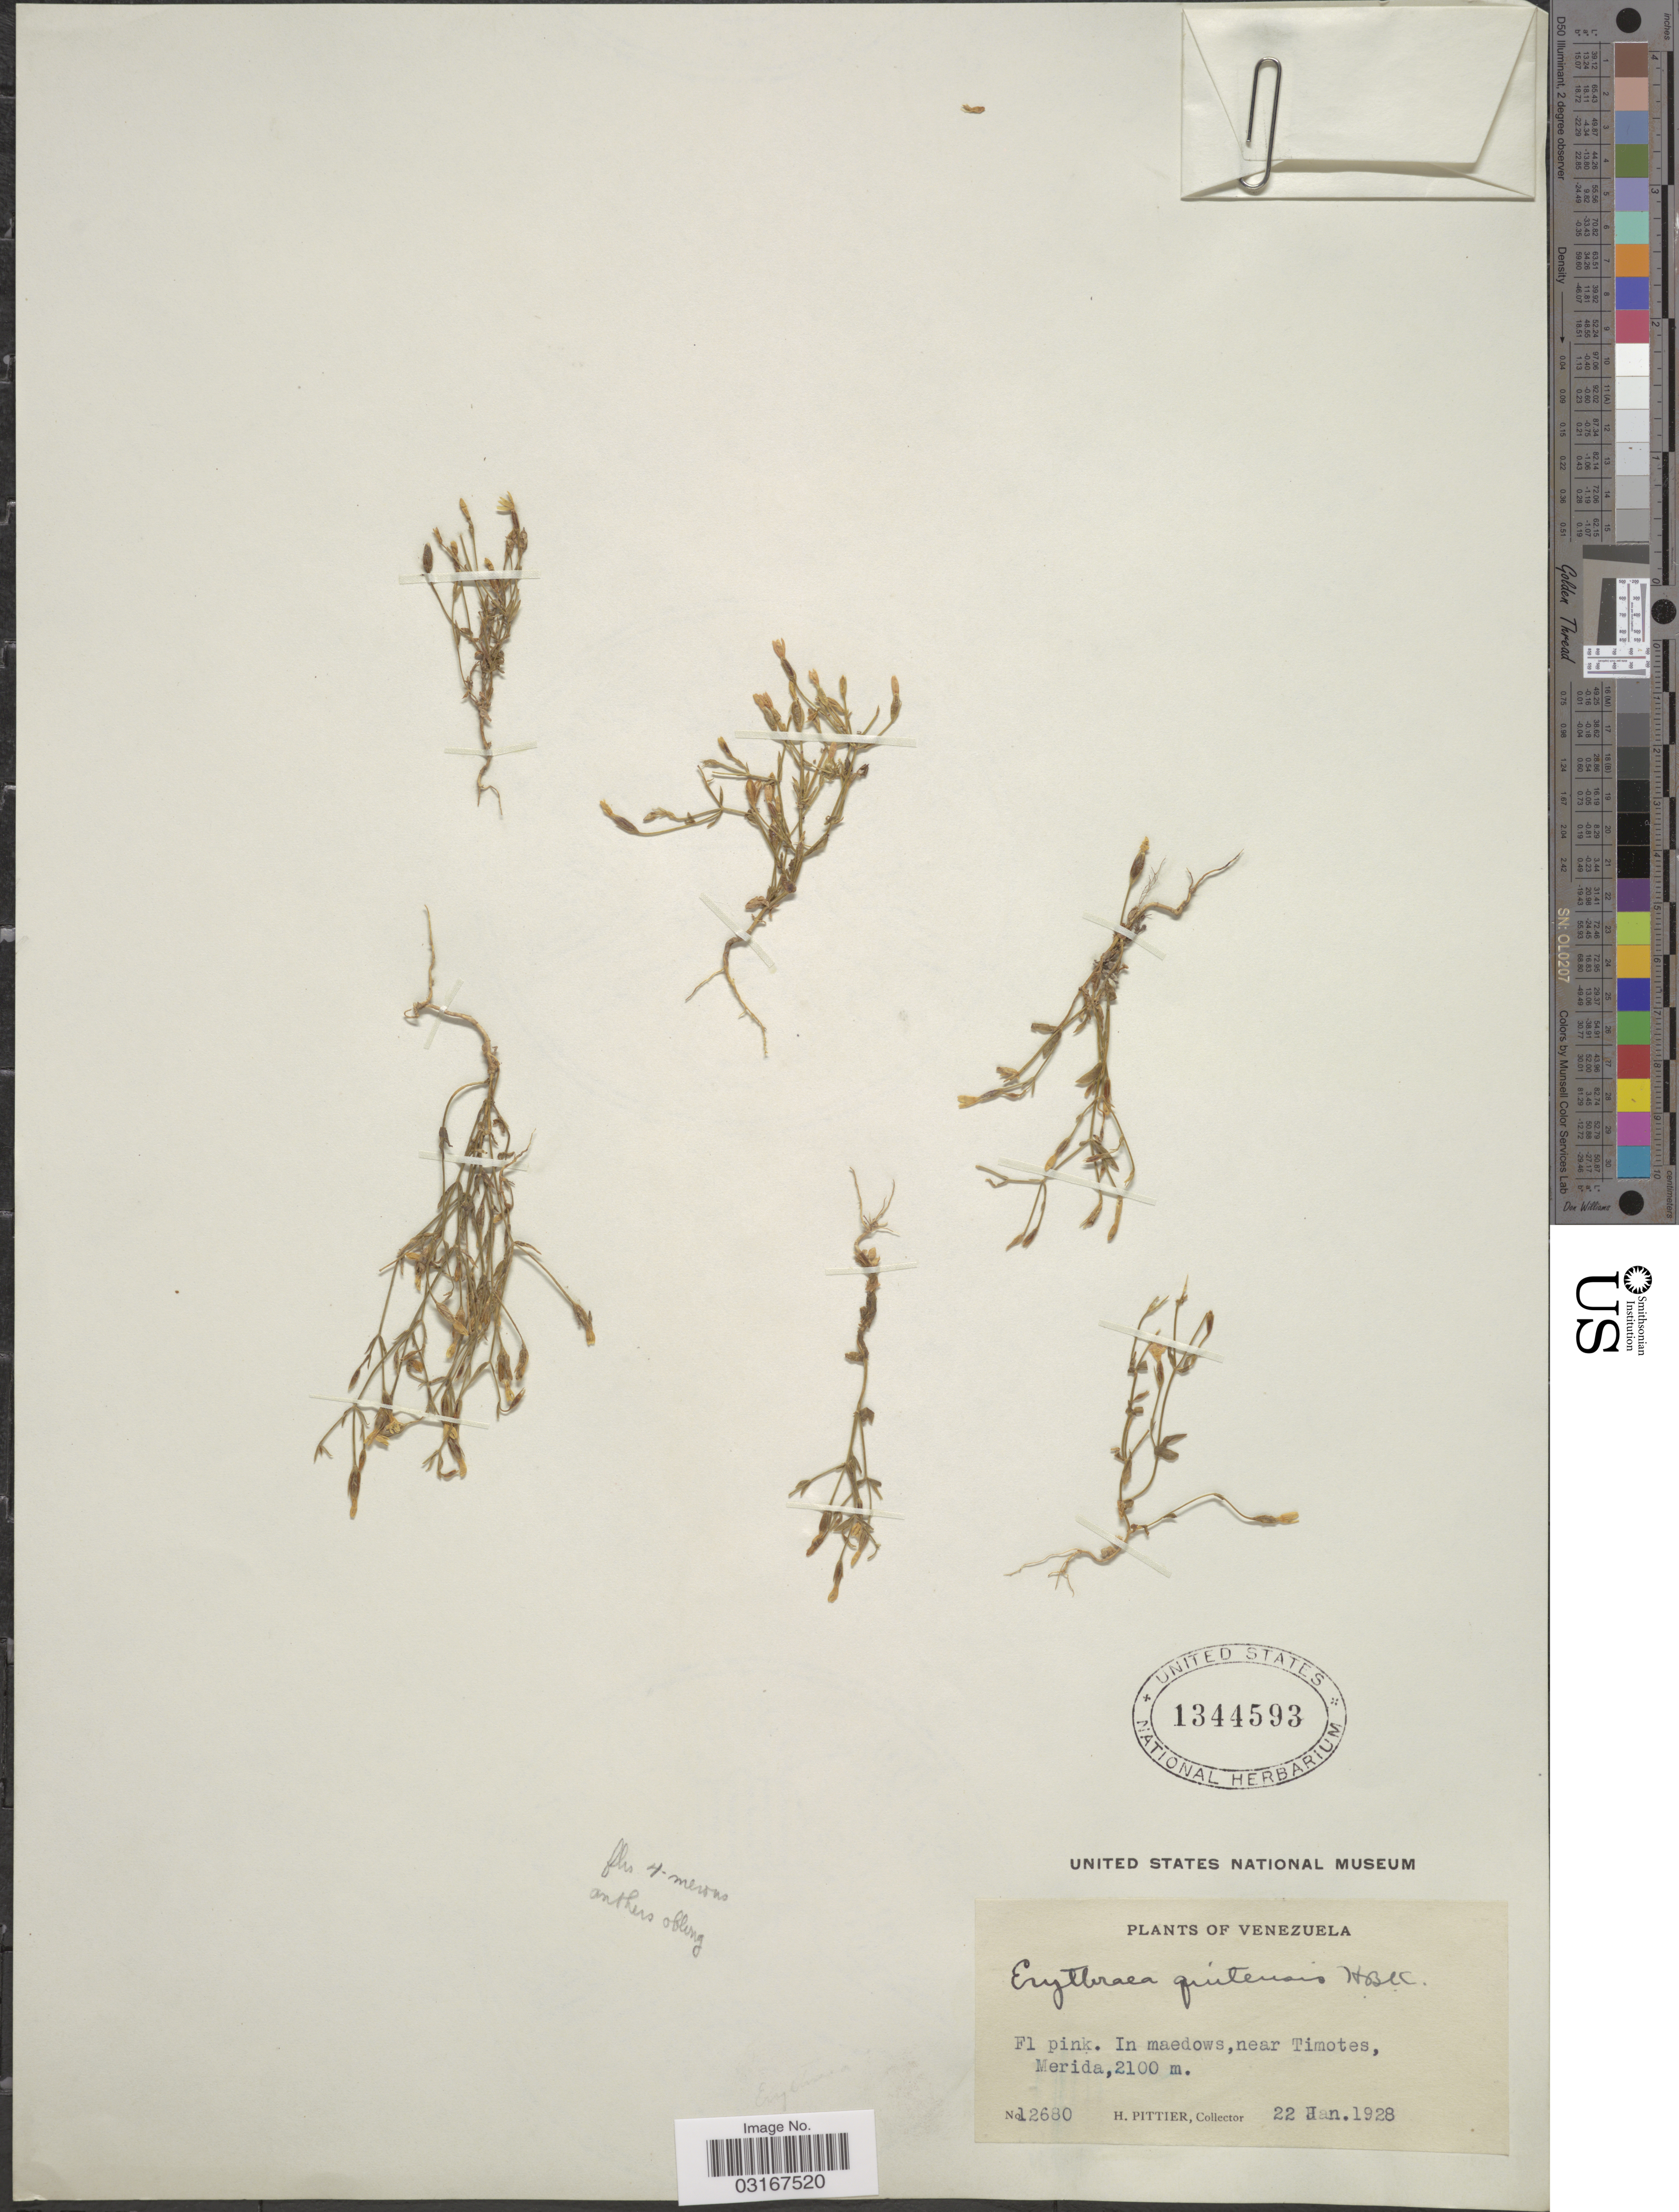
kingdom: Plantae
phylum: Tracheophyta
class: Magnoliopsida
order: Gentianales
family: Gentianaceae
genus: Centaurium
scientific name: Centaurium quitense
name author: (Kunth) B.L. Rob.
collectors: H. F. Pittier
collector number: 12680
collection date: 1928-01-22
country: Venezuela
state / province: Mérida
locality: In meadows, near Timotes.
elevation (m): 2100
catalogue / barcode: US 1344593